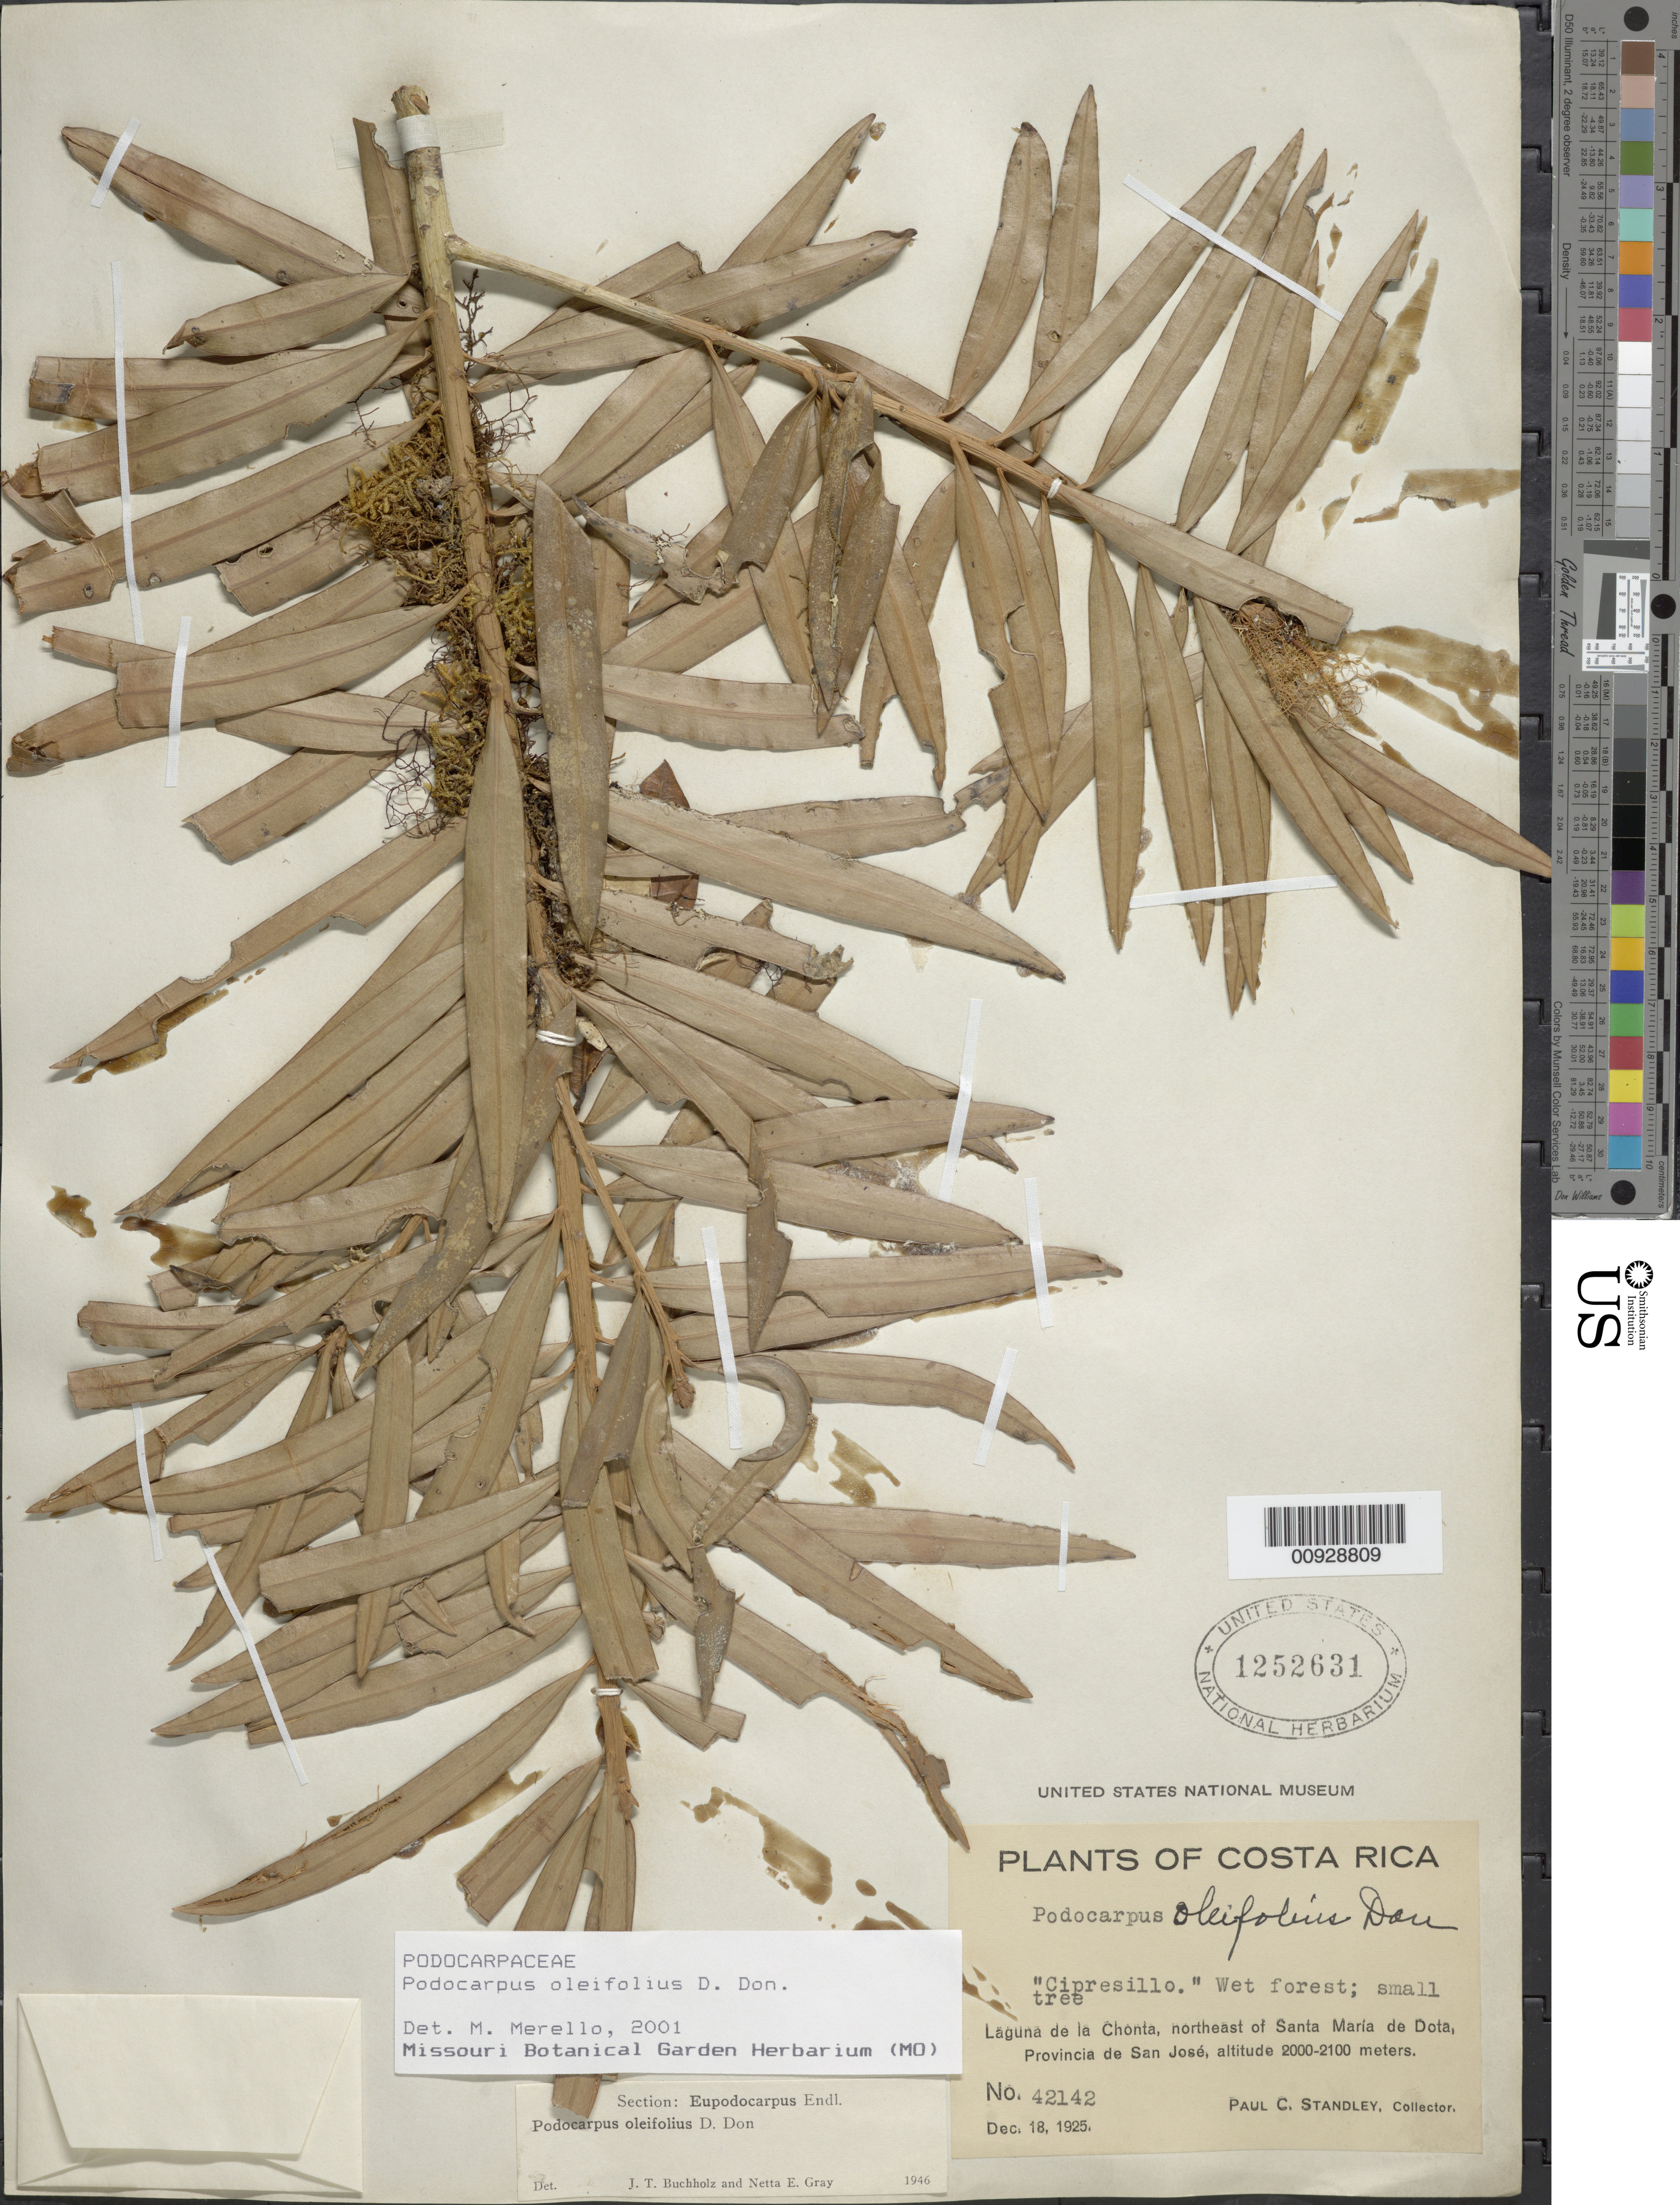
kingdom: Plantae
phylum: Tracheophyta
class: Pinopsida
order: Pinales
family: Podocarpaceae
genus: Podocarpus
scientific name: Podocarpus oleifolius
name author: D. Don ex Lamb.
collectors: P. C. Standley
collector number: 42142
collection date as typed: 18 Dec 1925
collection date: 1925-12-18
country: Costa Rica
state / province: San José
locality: Laguna de la Chonta, northeast of Santa María de Dota, Provincia de San José, Costa Rica.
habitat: Wet forest.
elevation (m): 2100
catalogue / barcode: US 1252631